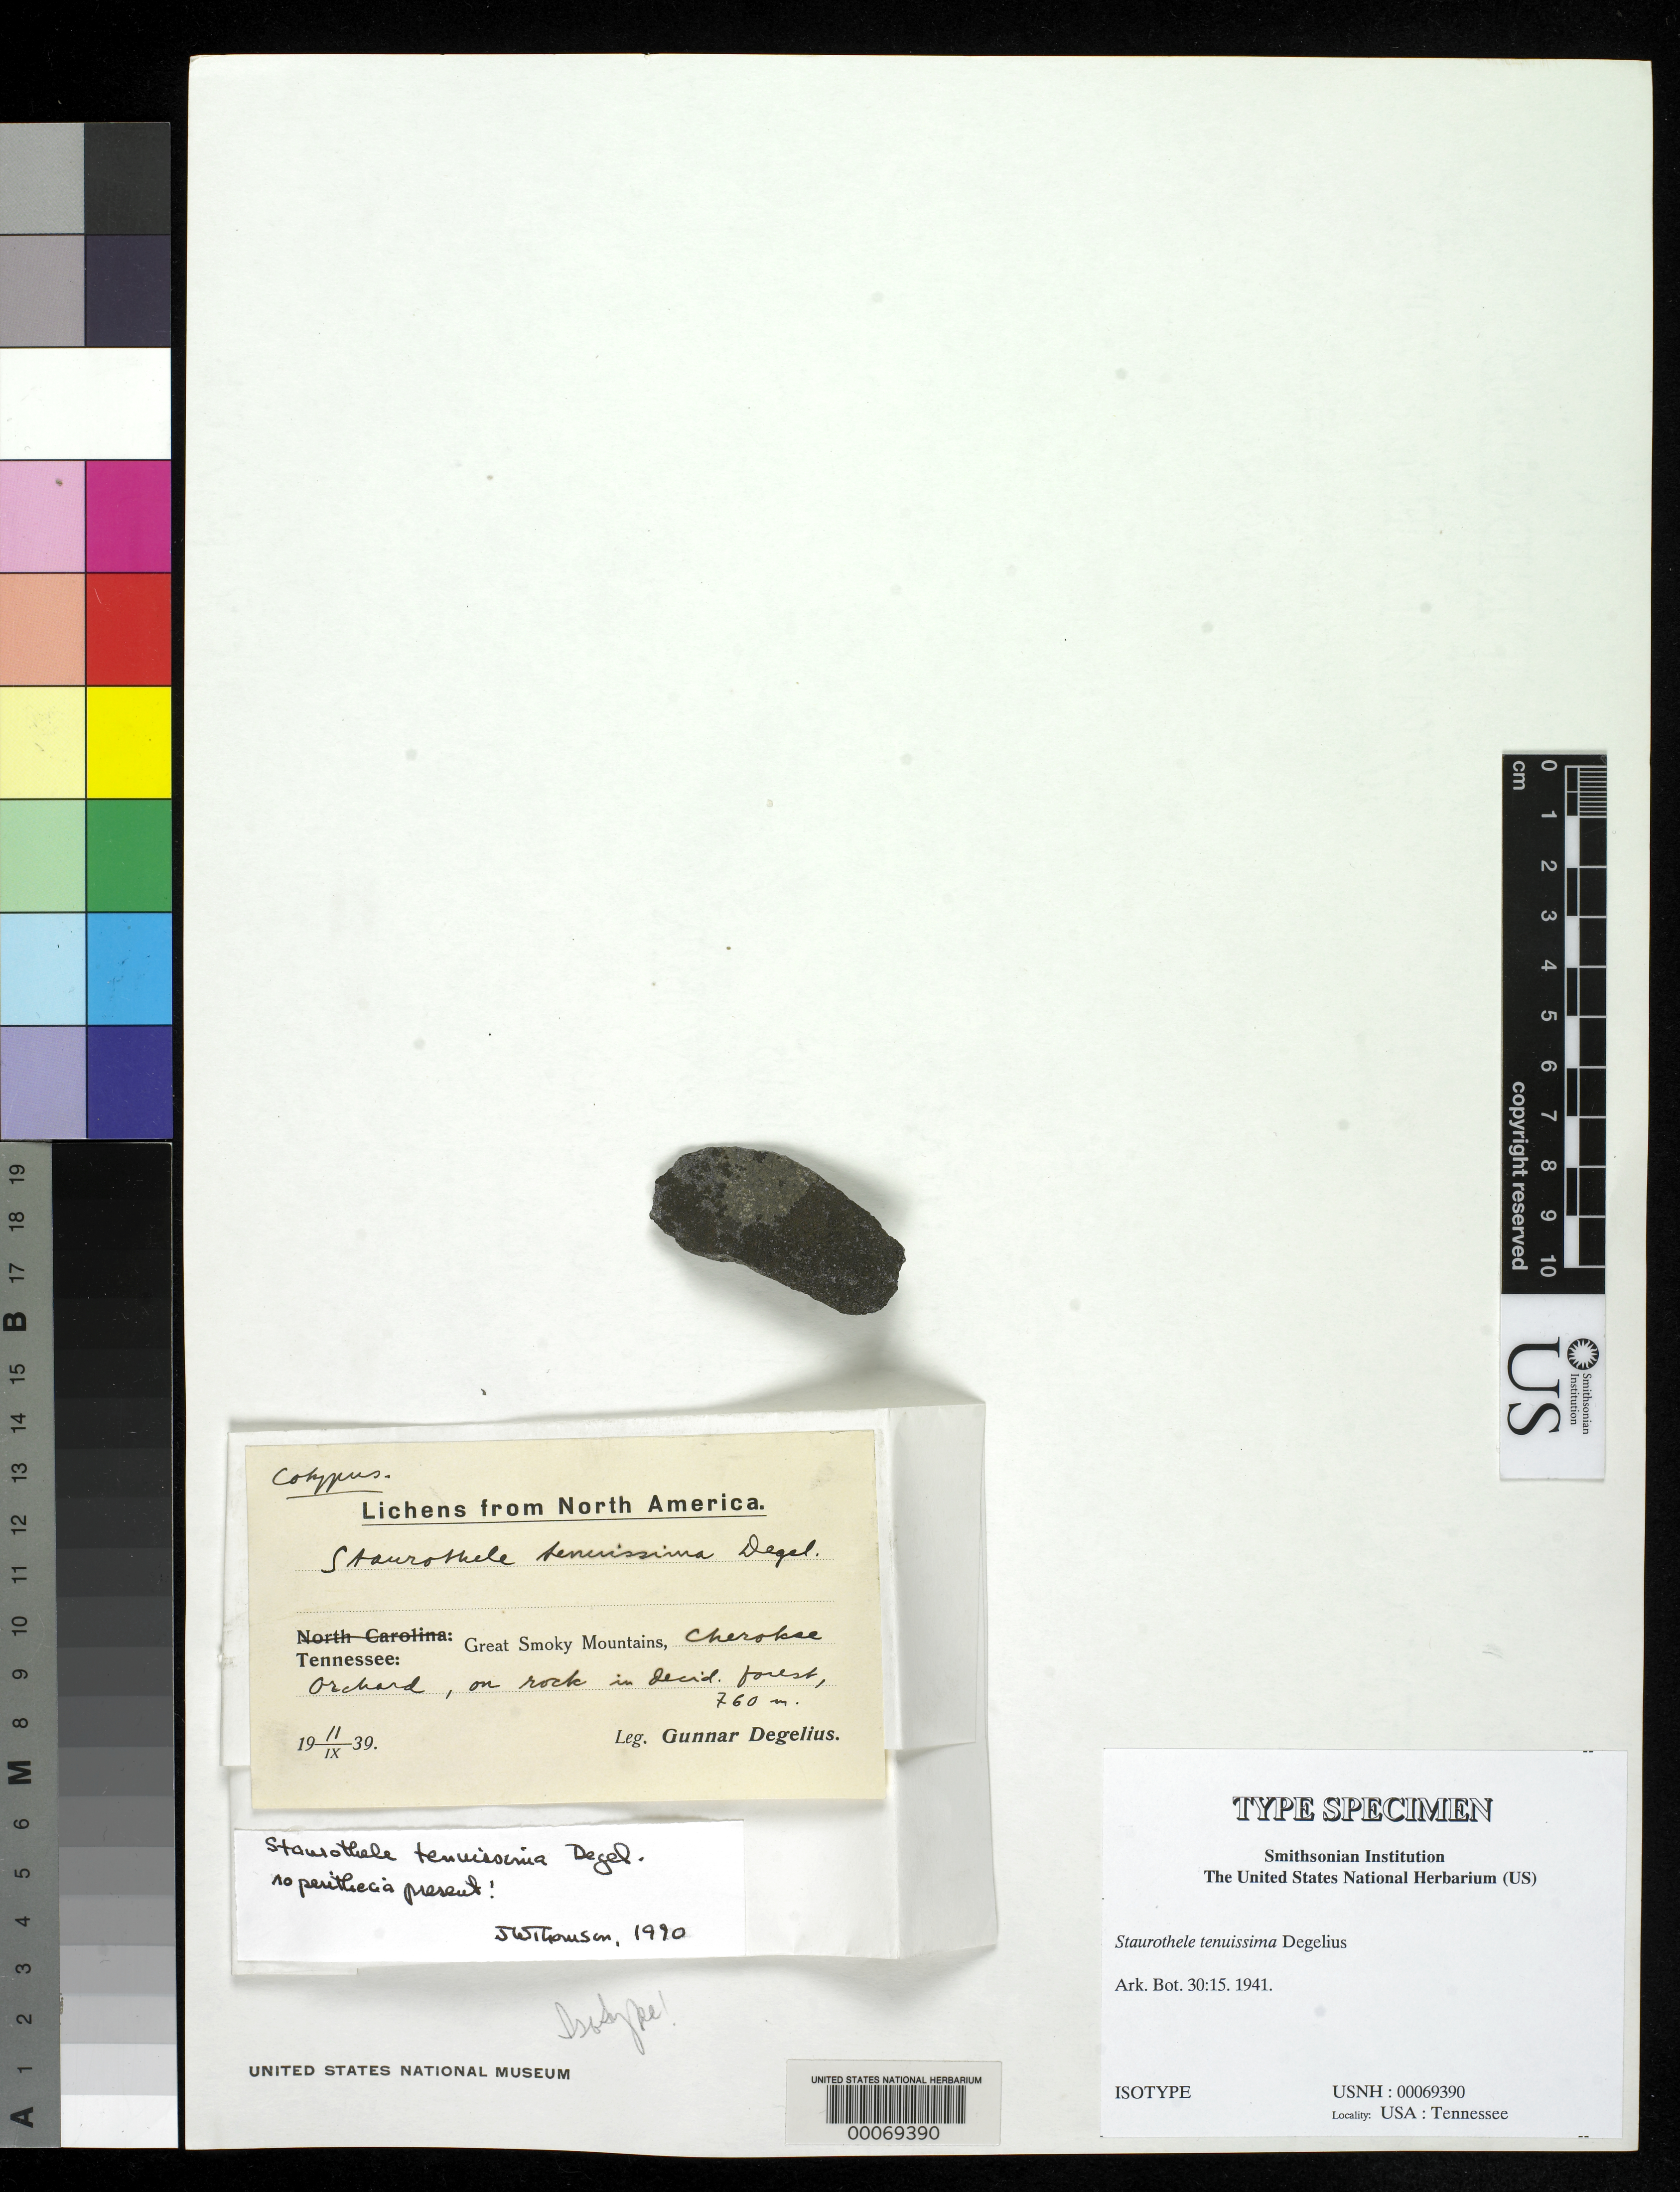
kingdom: Fungi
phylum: Ascomycota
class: Eurotiomycetes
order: Verrucariales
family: Verrucariaceae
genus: Staurothele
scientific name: Staurothele tenuissima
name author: Degel.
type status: Isotype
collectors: G. B. F. Degelius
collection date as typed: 11 Sep 1939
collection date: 1939-09-11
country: United States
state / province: Tennessee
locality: Cherokee Orchard, Great Smokey Mts.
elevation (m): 760